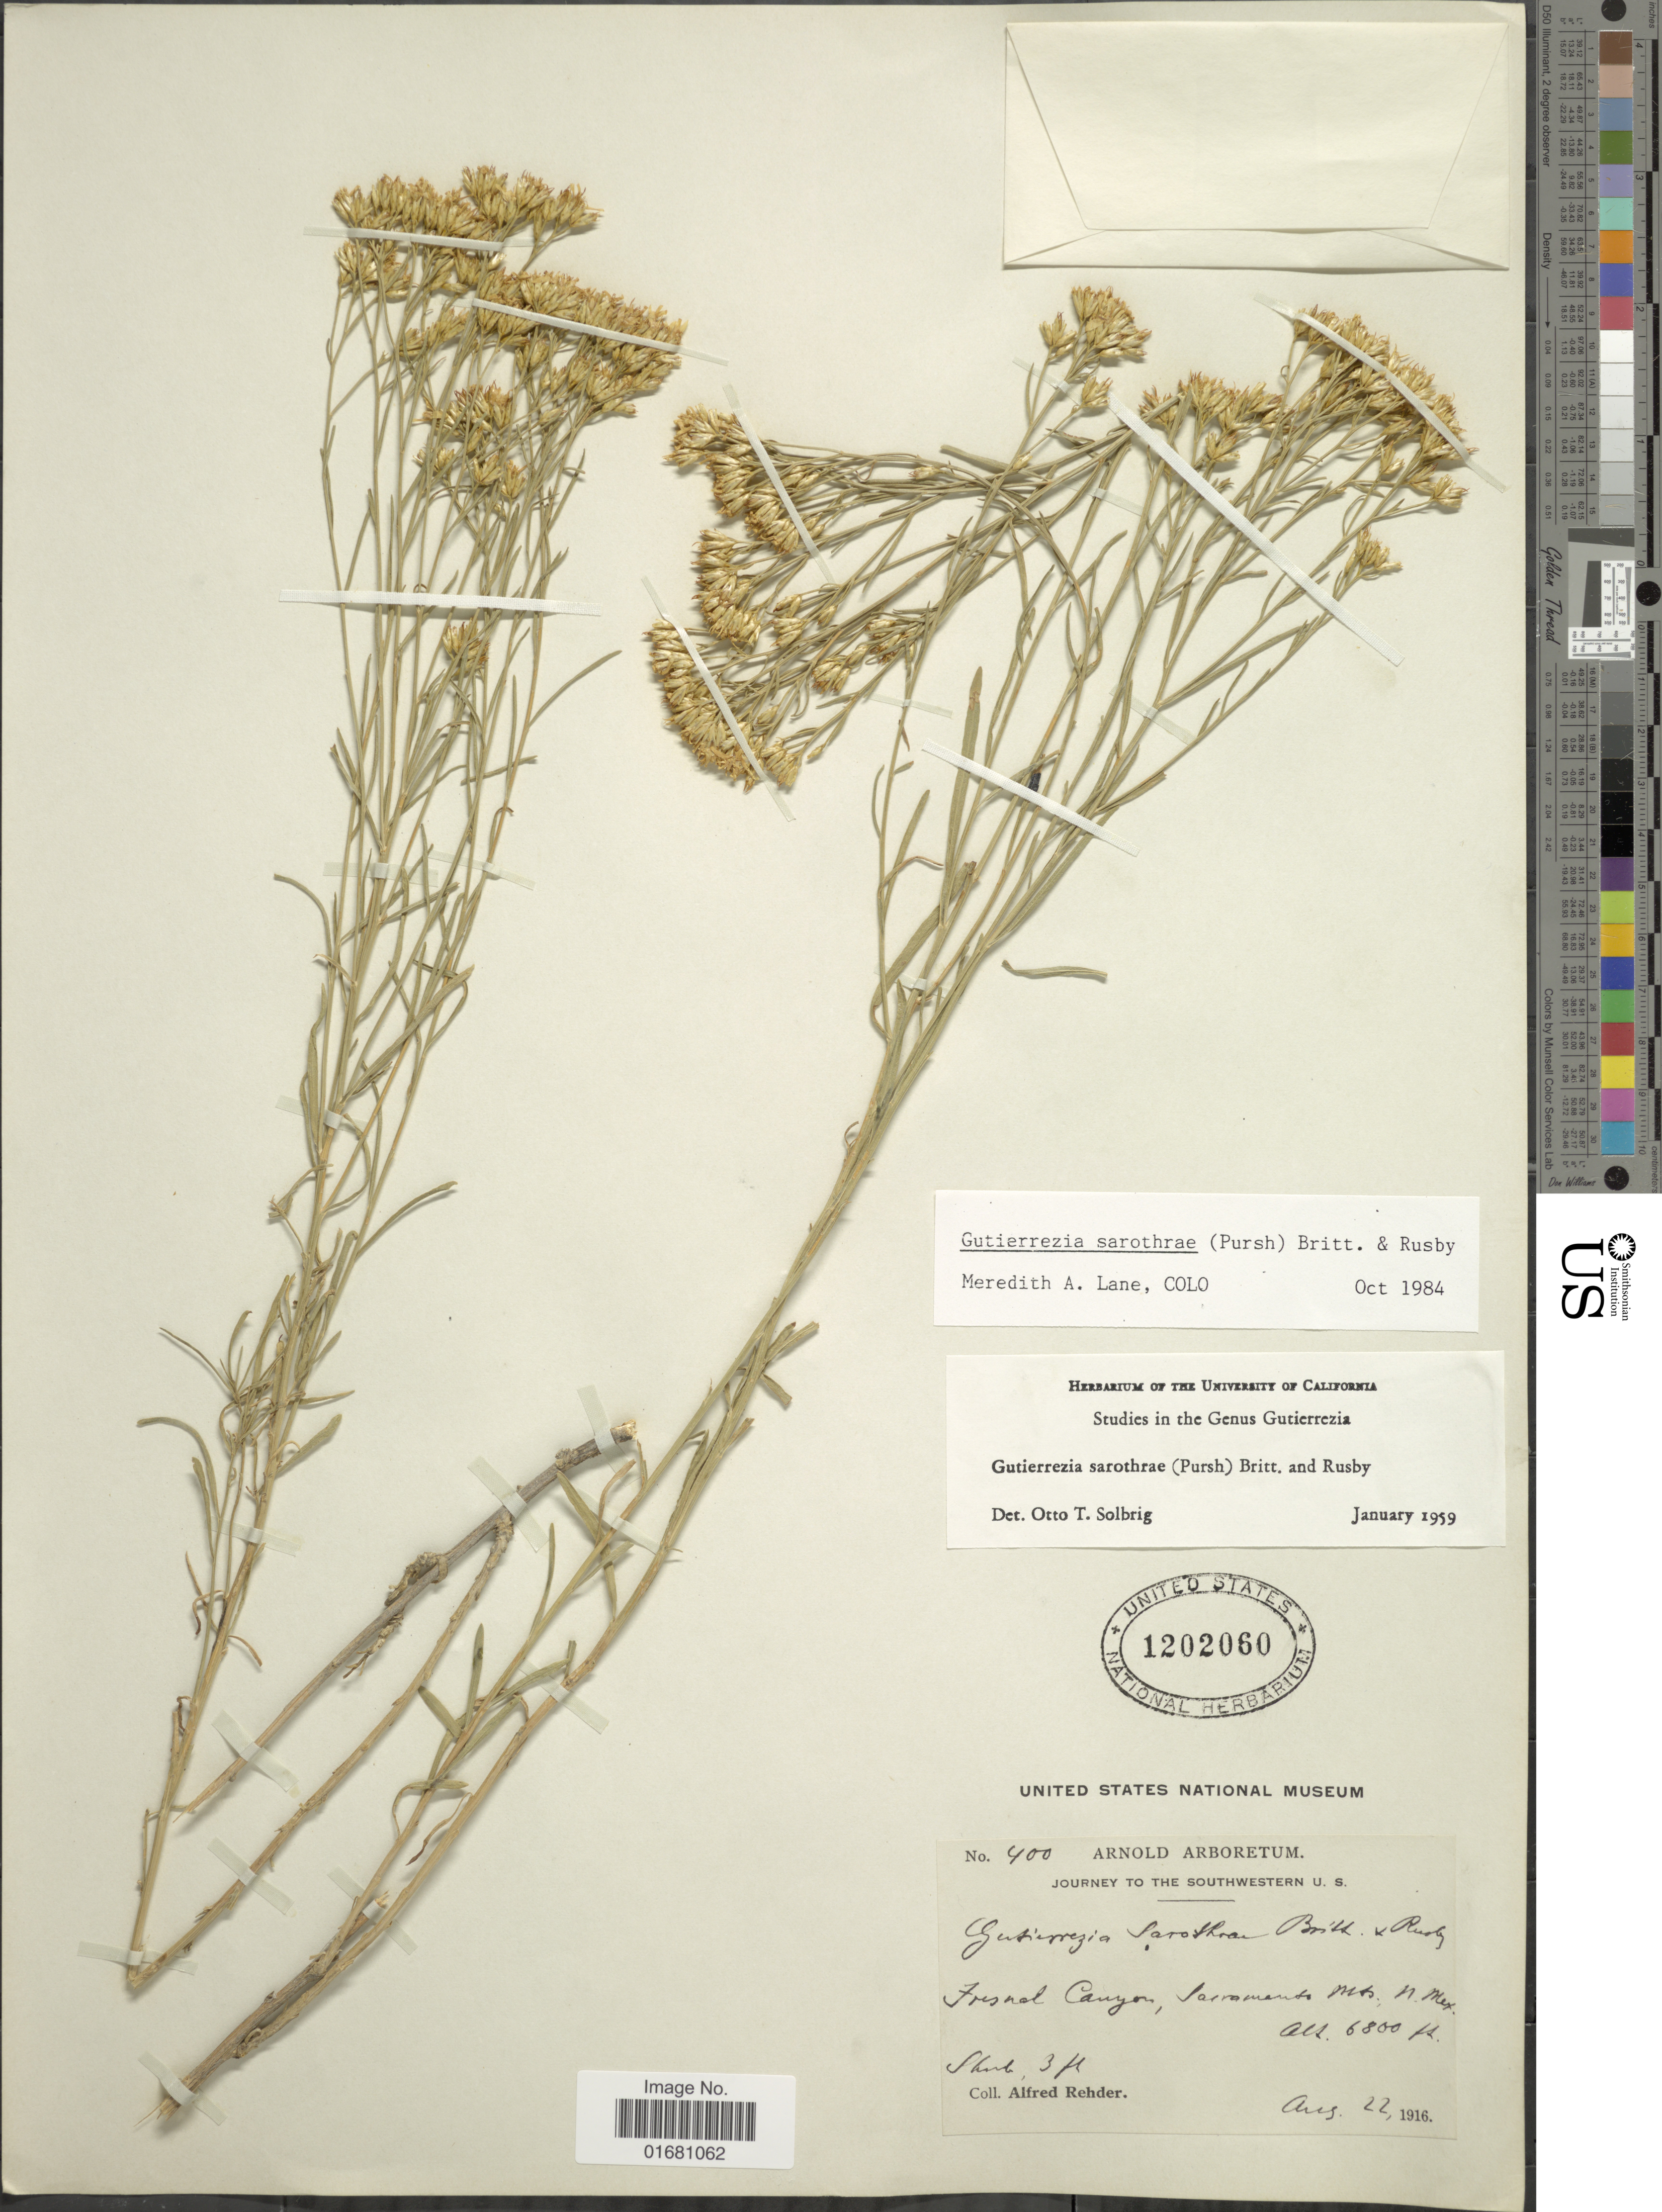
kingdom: Plantae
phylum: Tracheophyta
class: Magnoliopsida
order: Asterales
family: Asteraceae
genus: Gutierrezia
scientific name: Gutierrezia sarothrae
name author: (Pursh) Britton & Rusby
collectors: A. Rehder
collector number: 400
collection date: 1916-08-22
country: United States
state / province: New Mexico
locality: Fresnal Canyon, Jairmento Mts., N. Mex./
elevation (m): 2073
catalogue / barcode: US 1202060